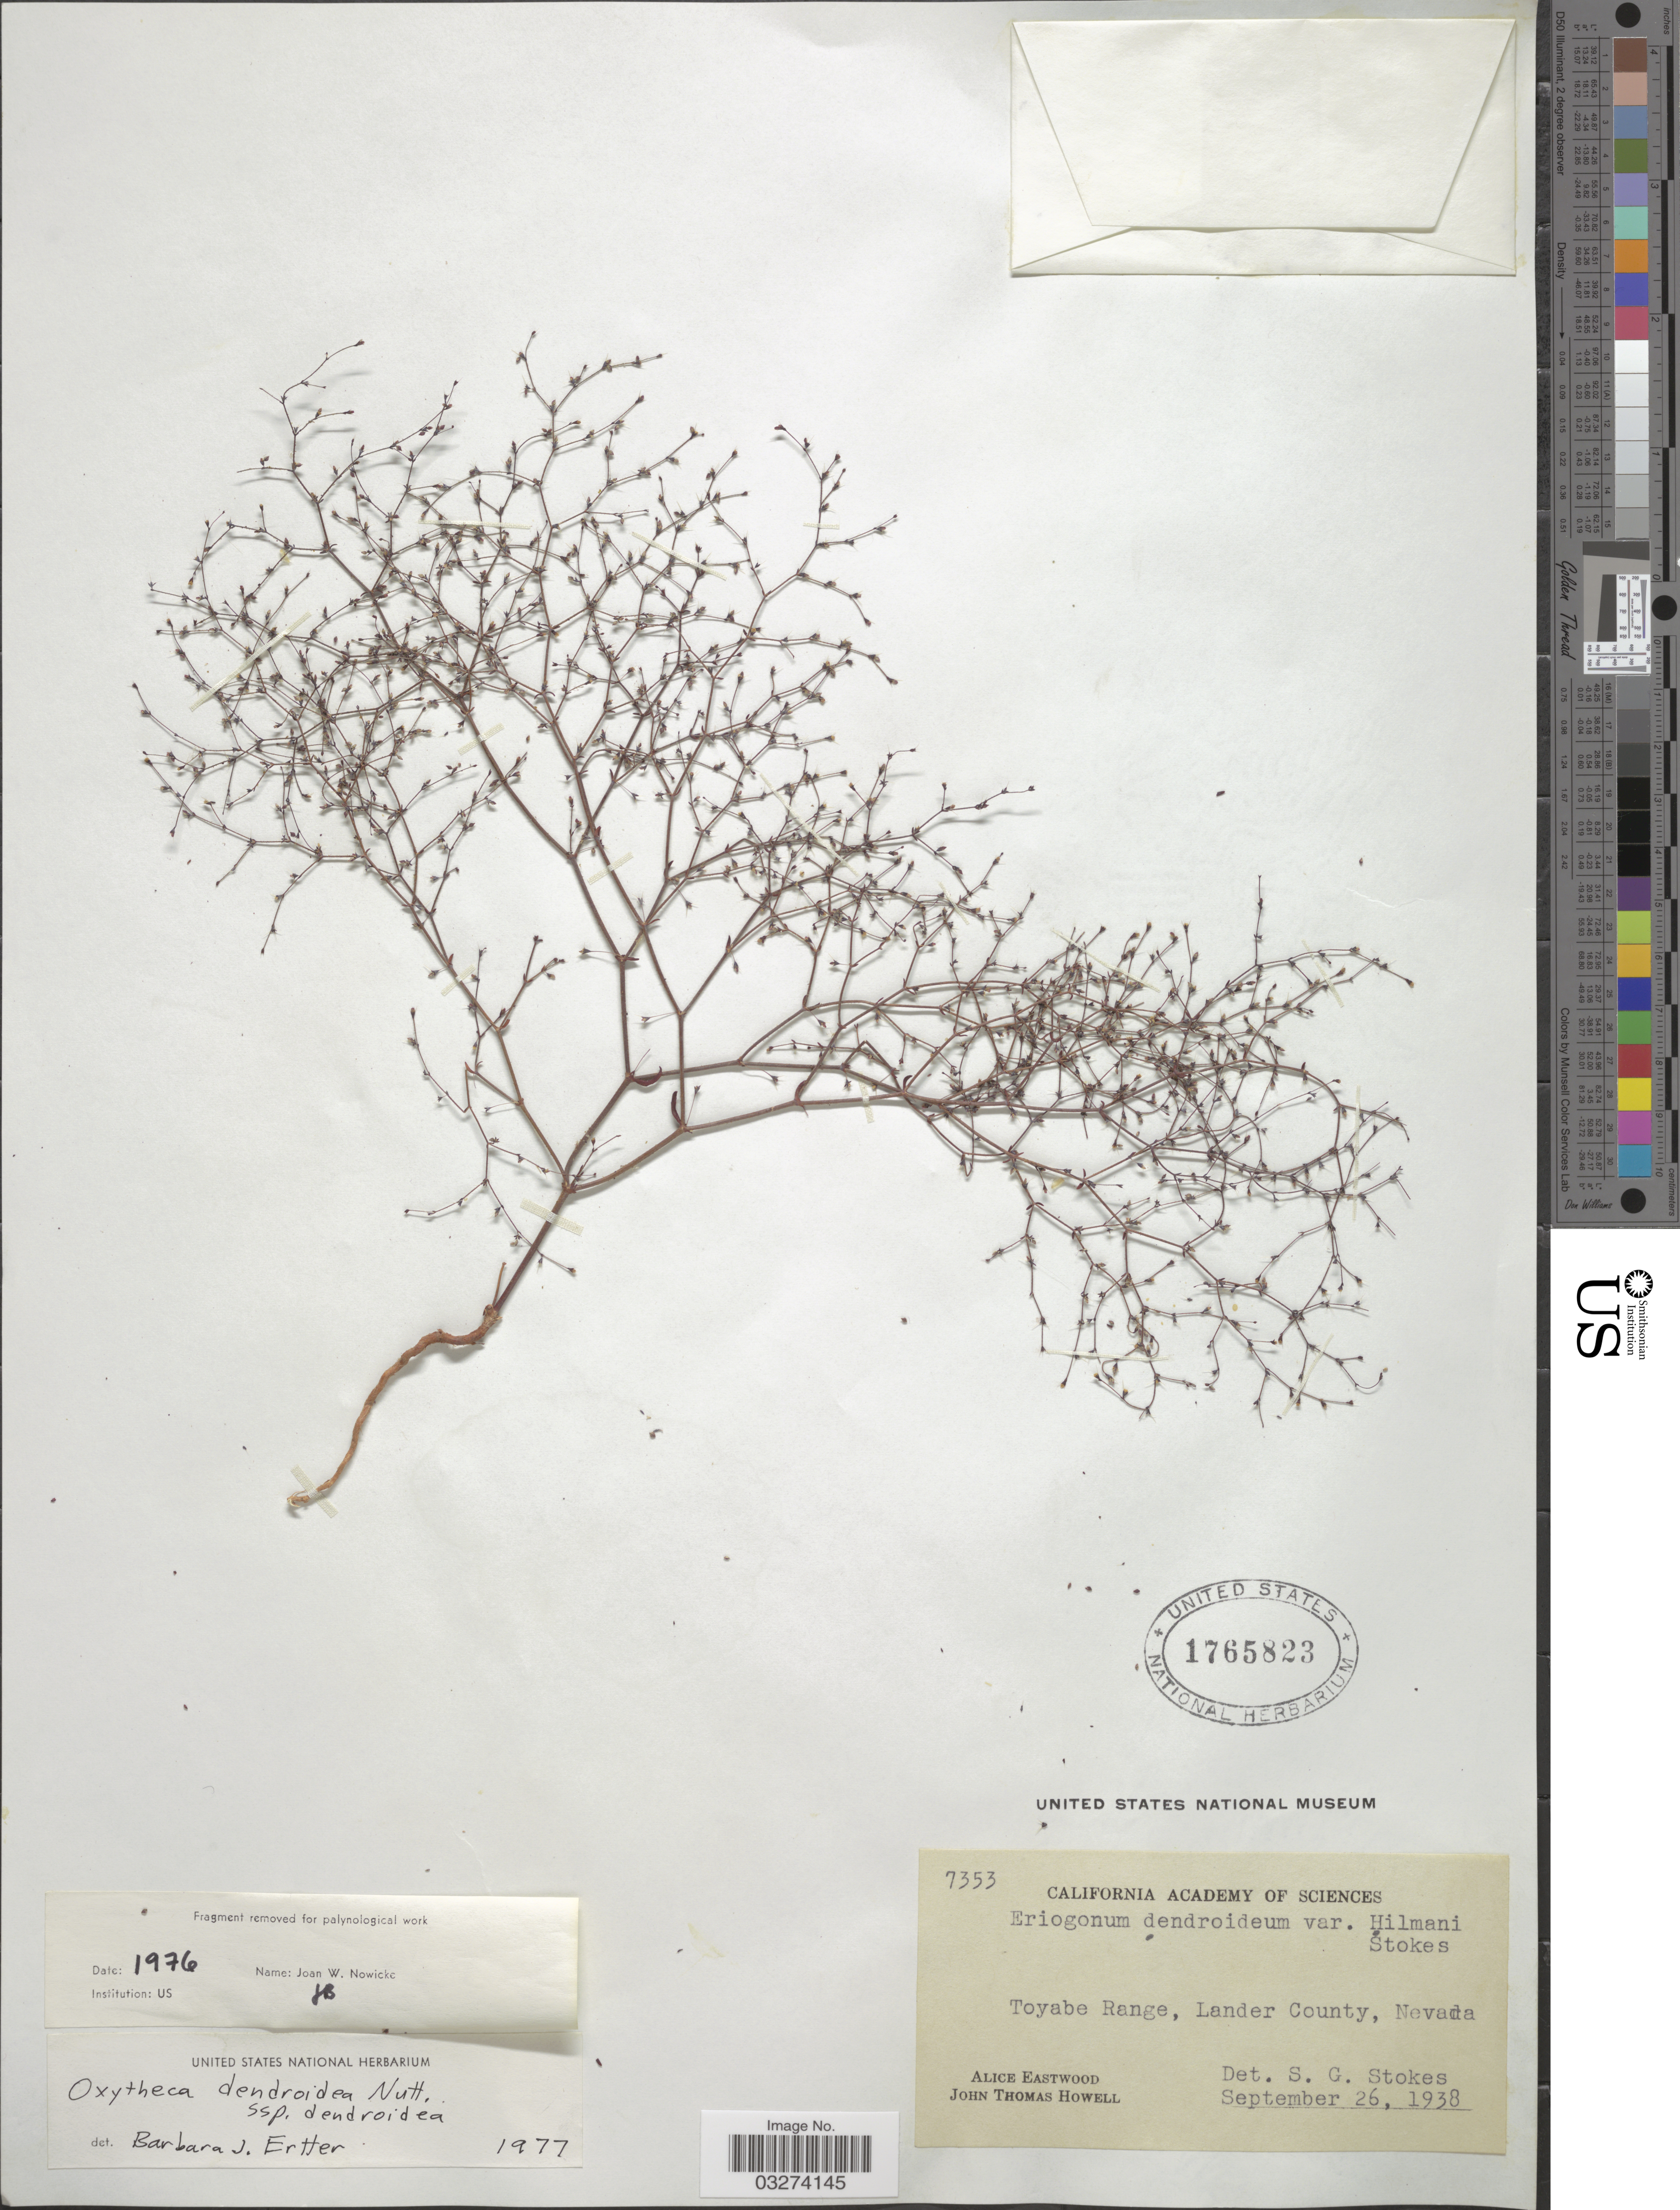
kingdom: Plantae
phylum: Tracheophyta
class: Magnoliopsida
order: Caryophyllales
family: Polygonaceae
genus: Oxytheca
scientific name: Oxytheca dendroidea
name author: Nutt.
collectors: A. Eastwood & J. T. Howell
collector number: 7353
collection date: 1938-09-26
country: United States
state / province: Nevada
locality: Toyabe Range, Lander County.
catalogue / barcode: US 1765823